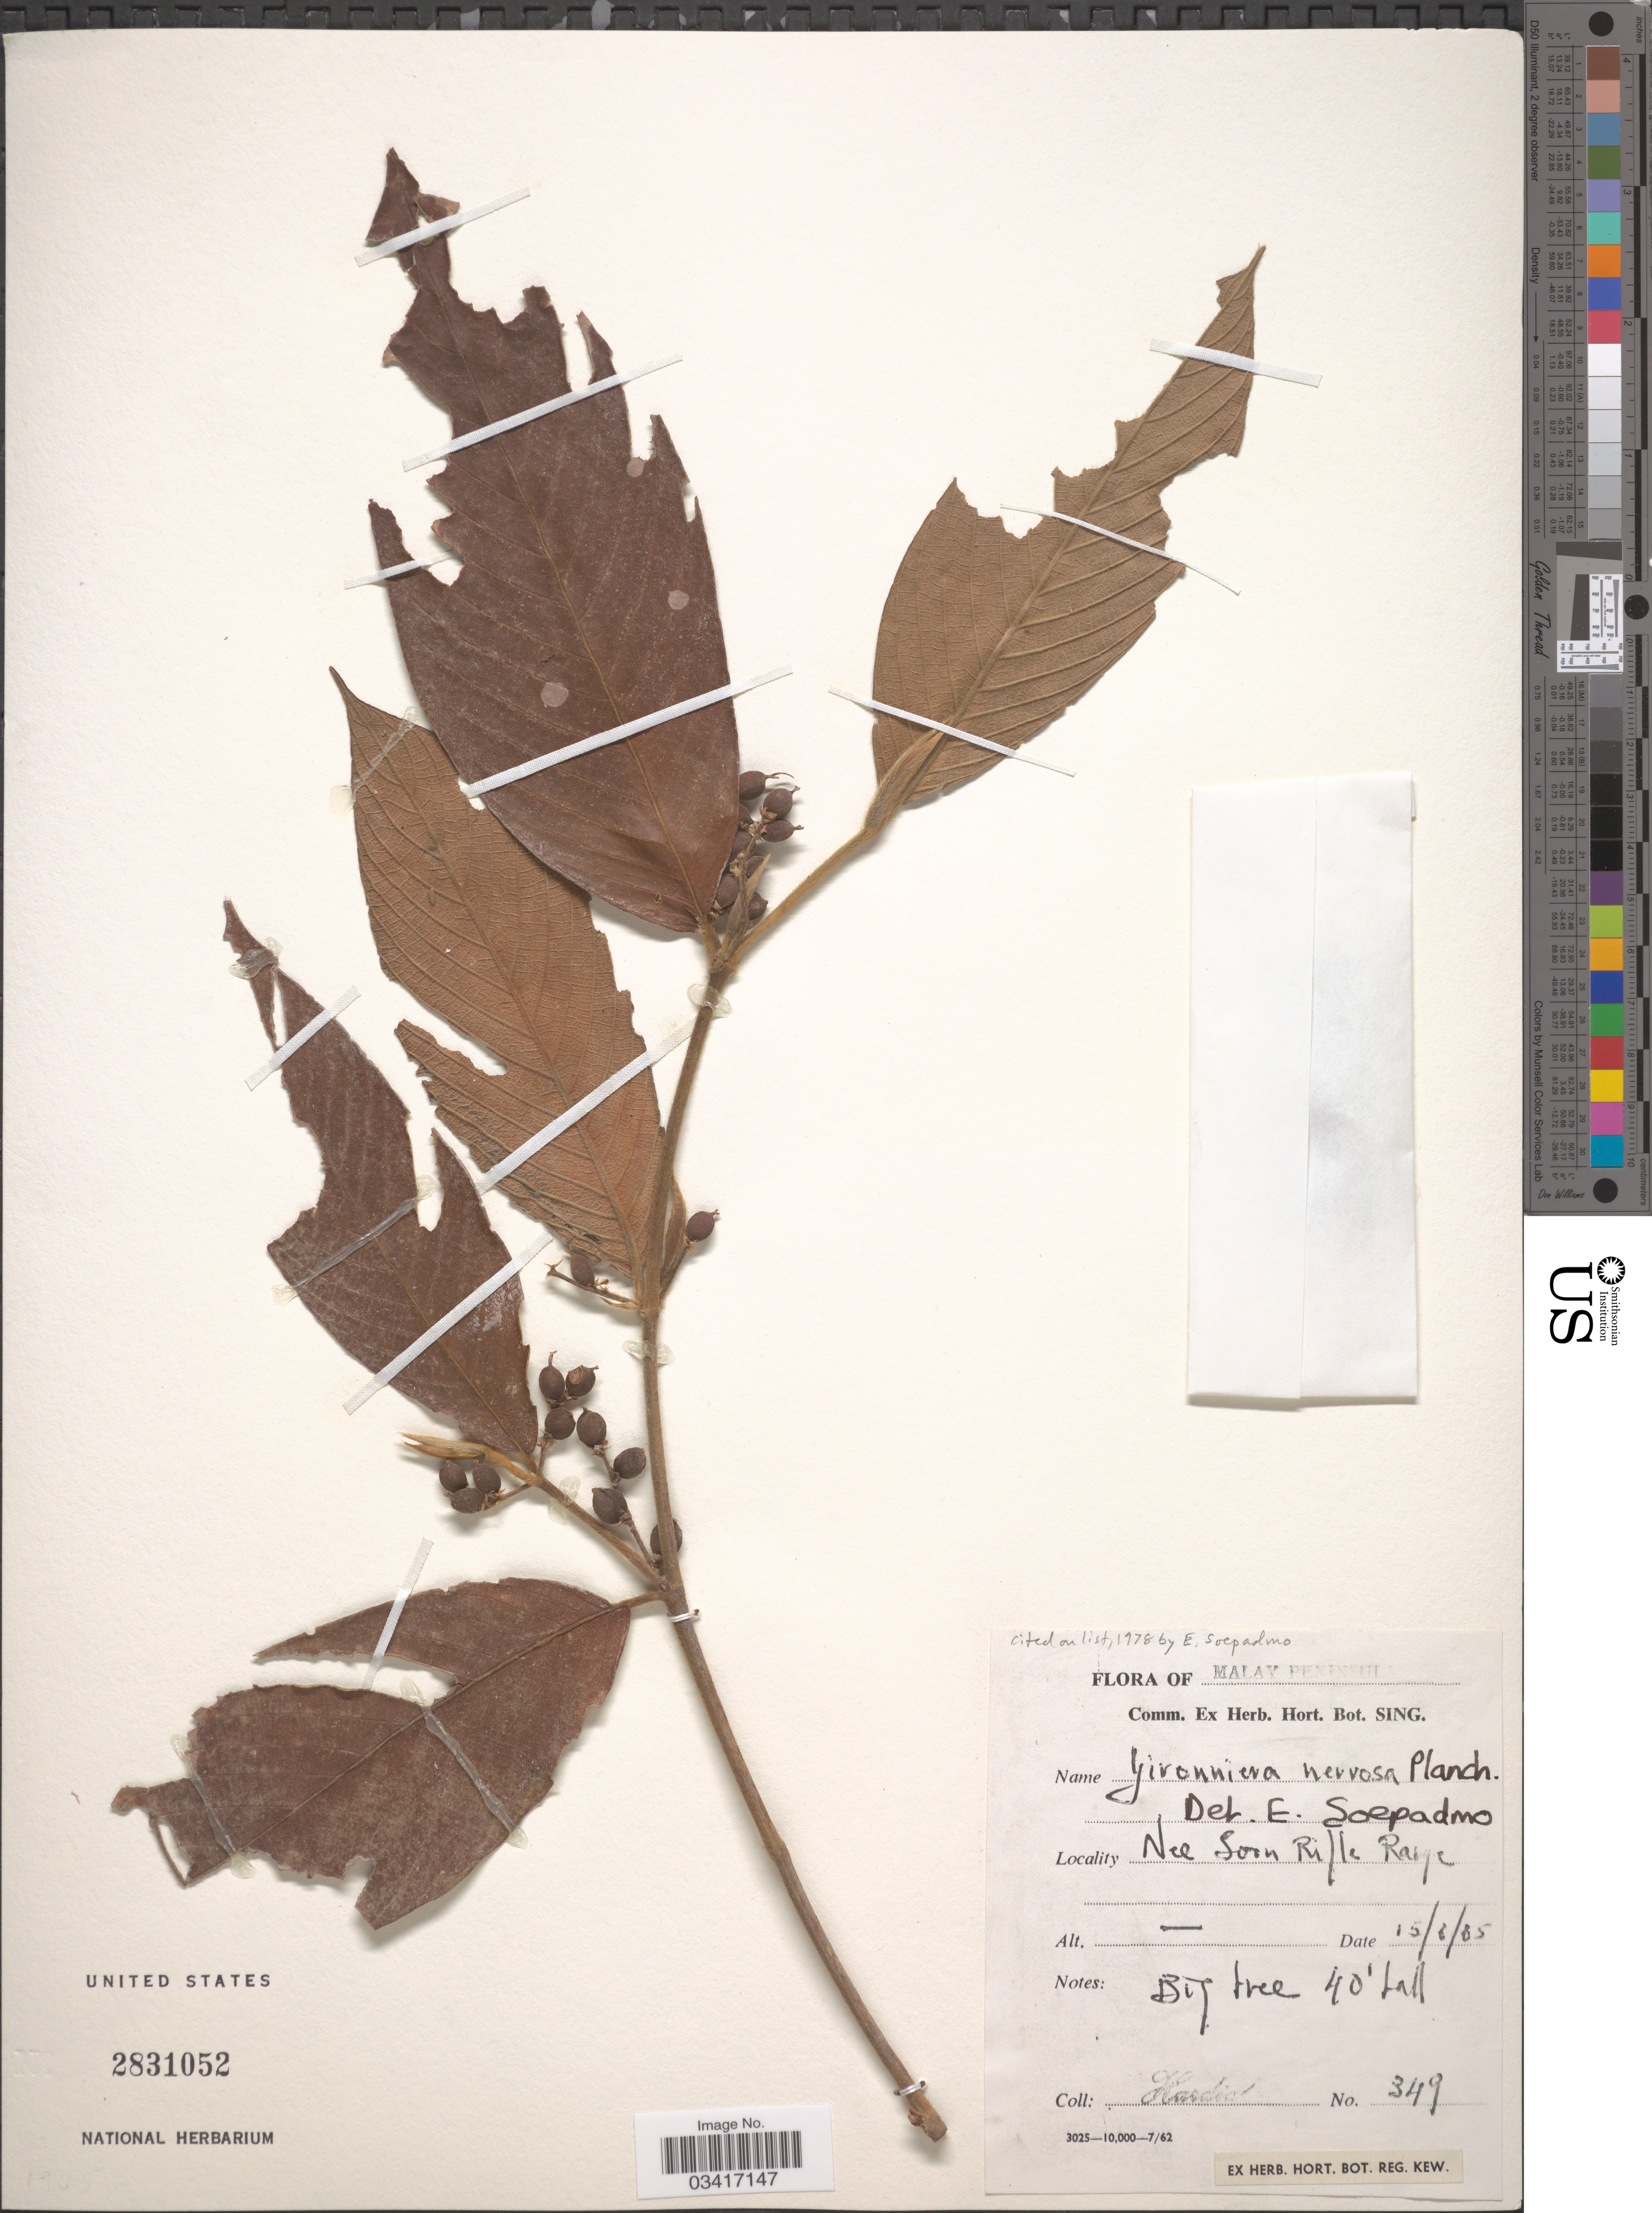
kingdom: Plantae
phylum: Tracheophyta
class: Magnoliopsida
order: Rosales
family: Cannabaceae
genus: Gironniera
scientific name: Gironniera nervosa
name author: Planch.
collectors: -. Hardial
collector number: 349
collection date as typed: Transcribed d/m/y: 15/6/85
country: Singapore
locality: Malay Peninsula. Nee Soon Rifle Range.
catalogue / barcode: US 2831052